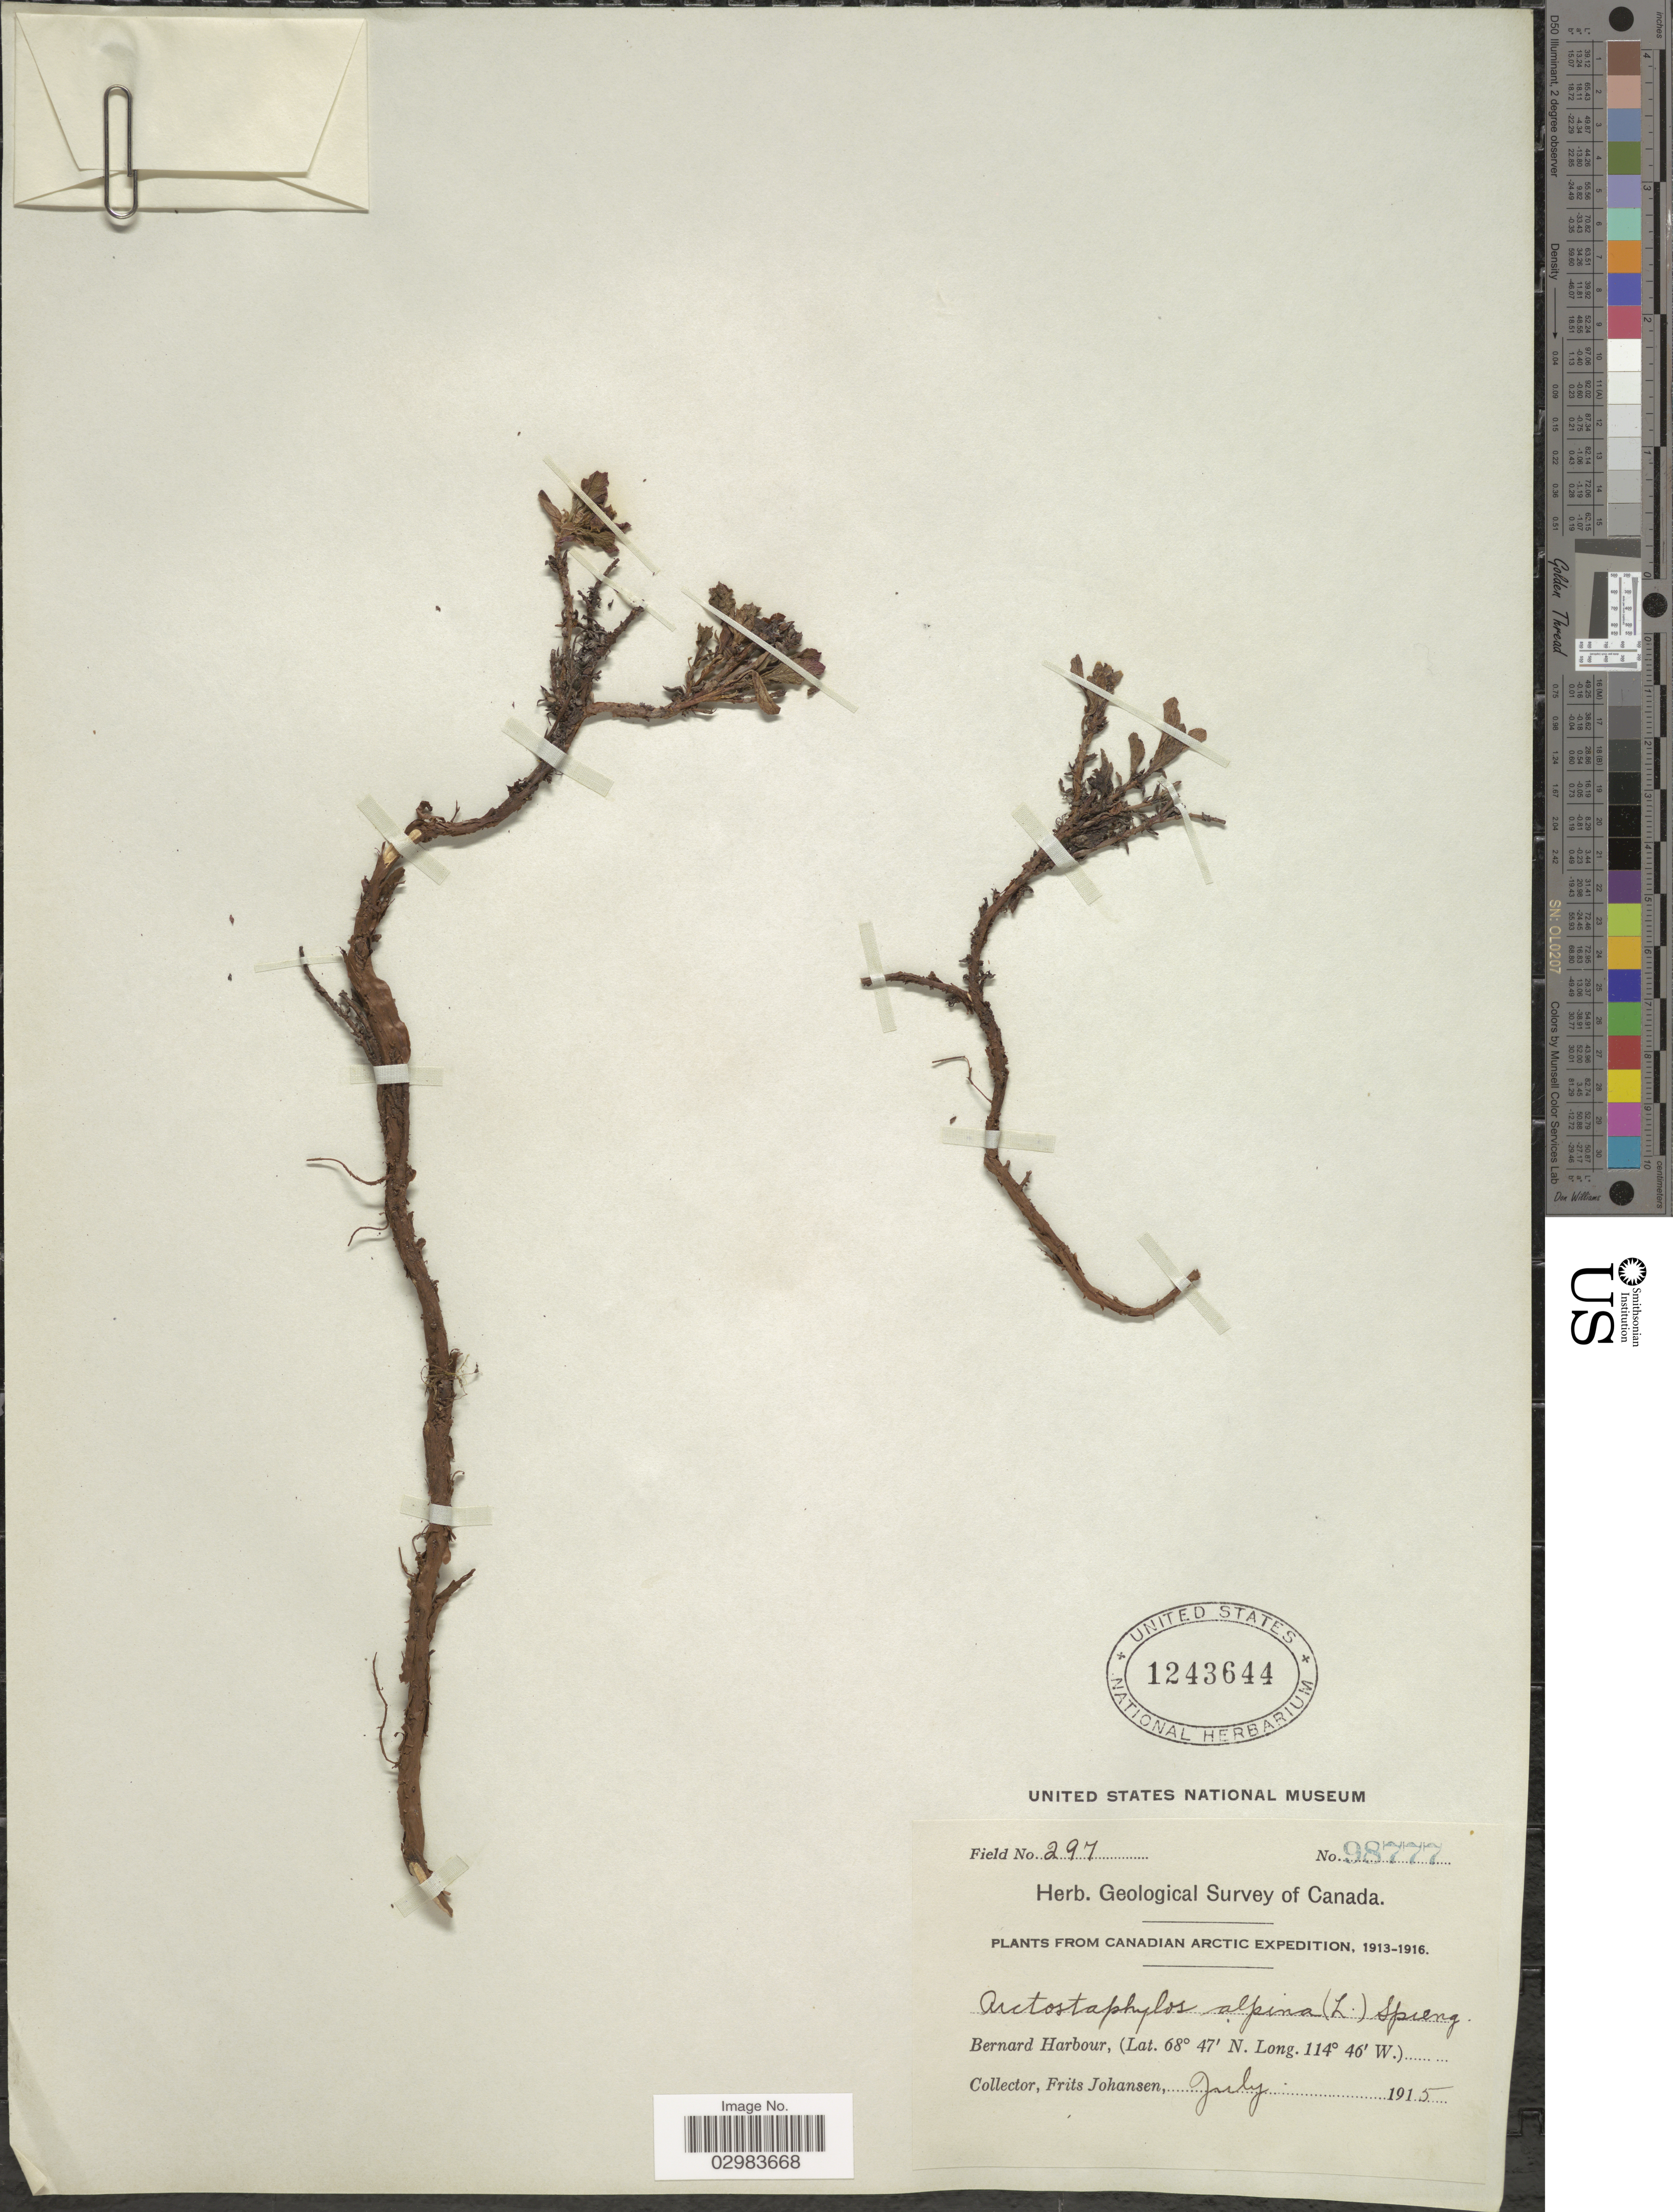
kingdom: Plantae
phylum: Tracheophyta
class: Magnoliopsida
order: Ericales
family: Ericaceae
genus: Arctostaphylos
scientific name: Arctostaphylos alpina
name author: (L.) Spreng.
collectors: F. Johansen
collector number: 98777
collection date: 1915-07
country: Canada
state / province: Nunavut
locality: Bernard Harbour.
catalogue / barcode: US 1243644